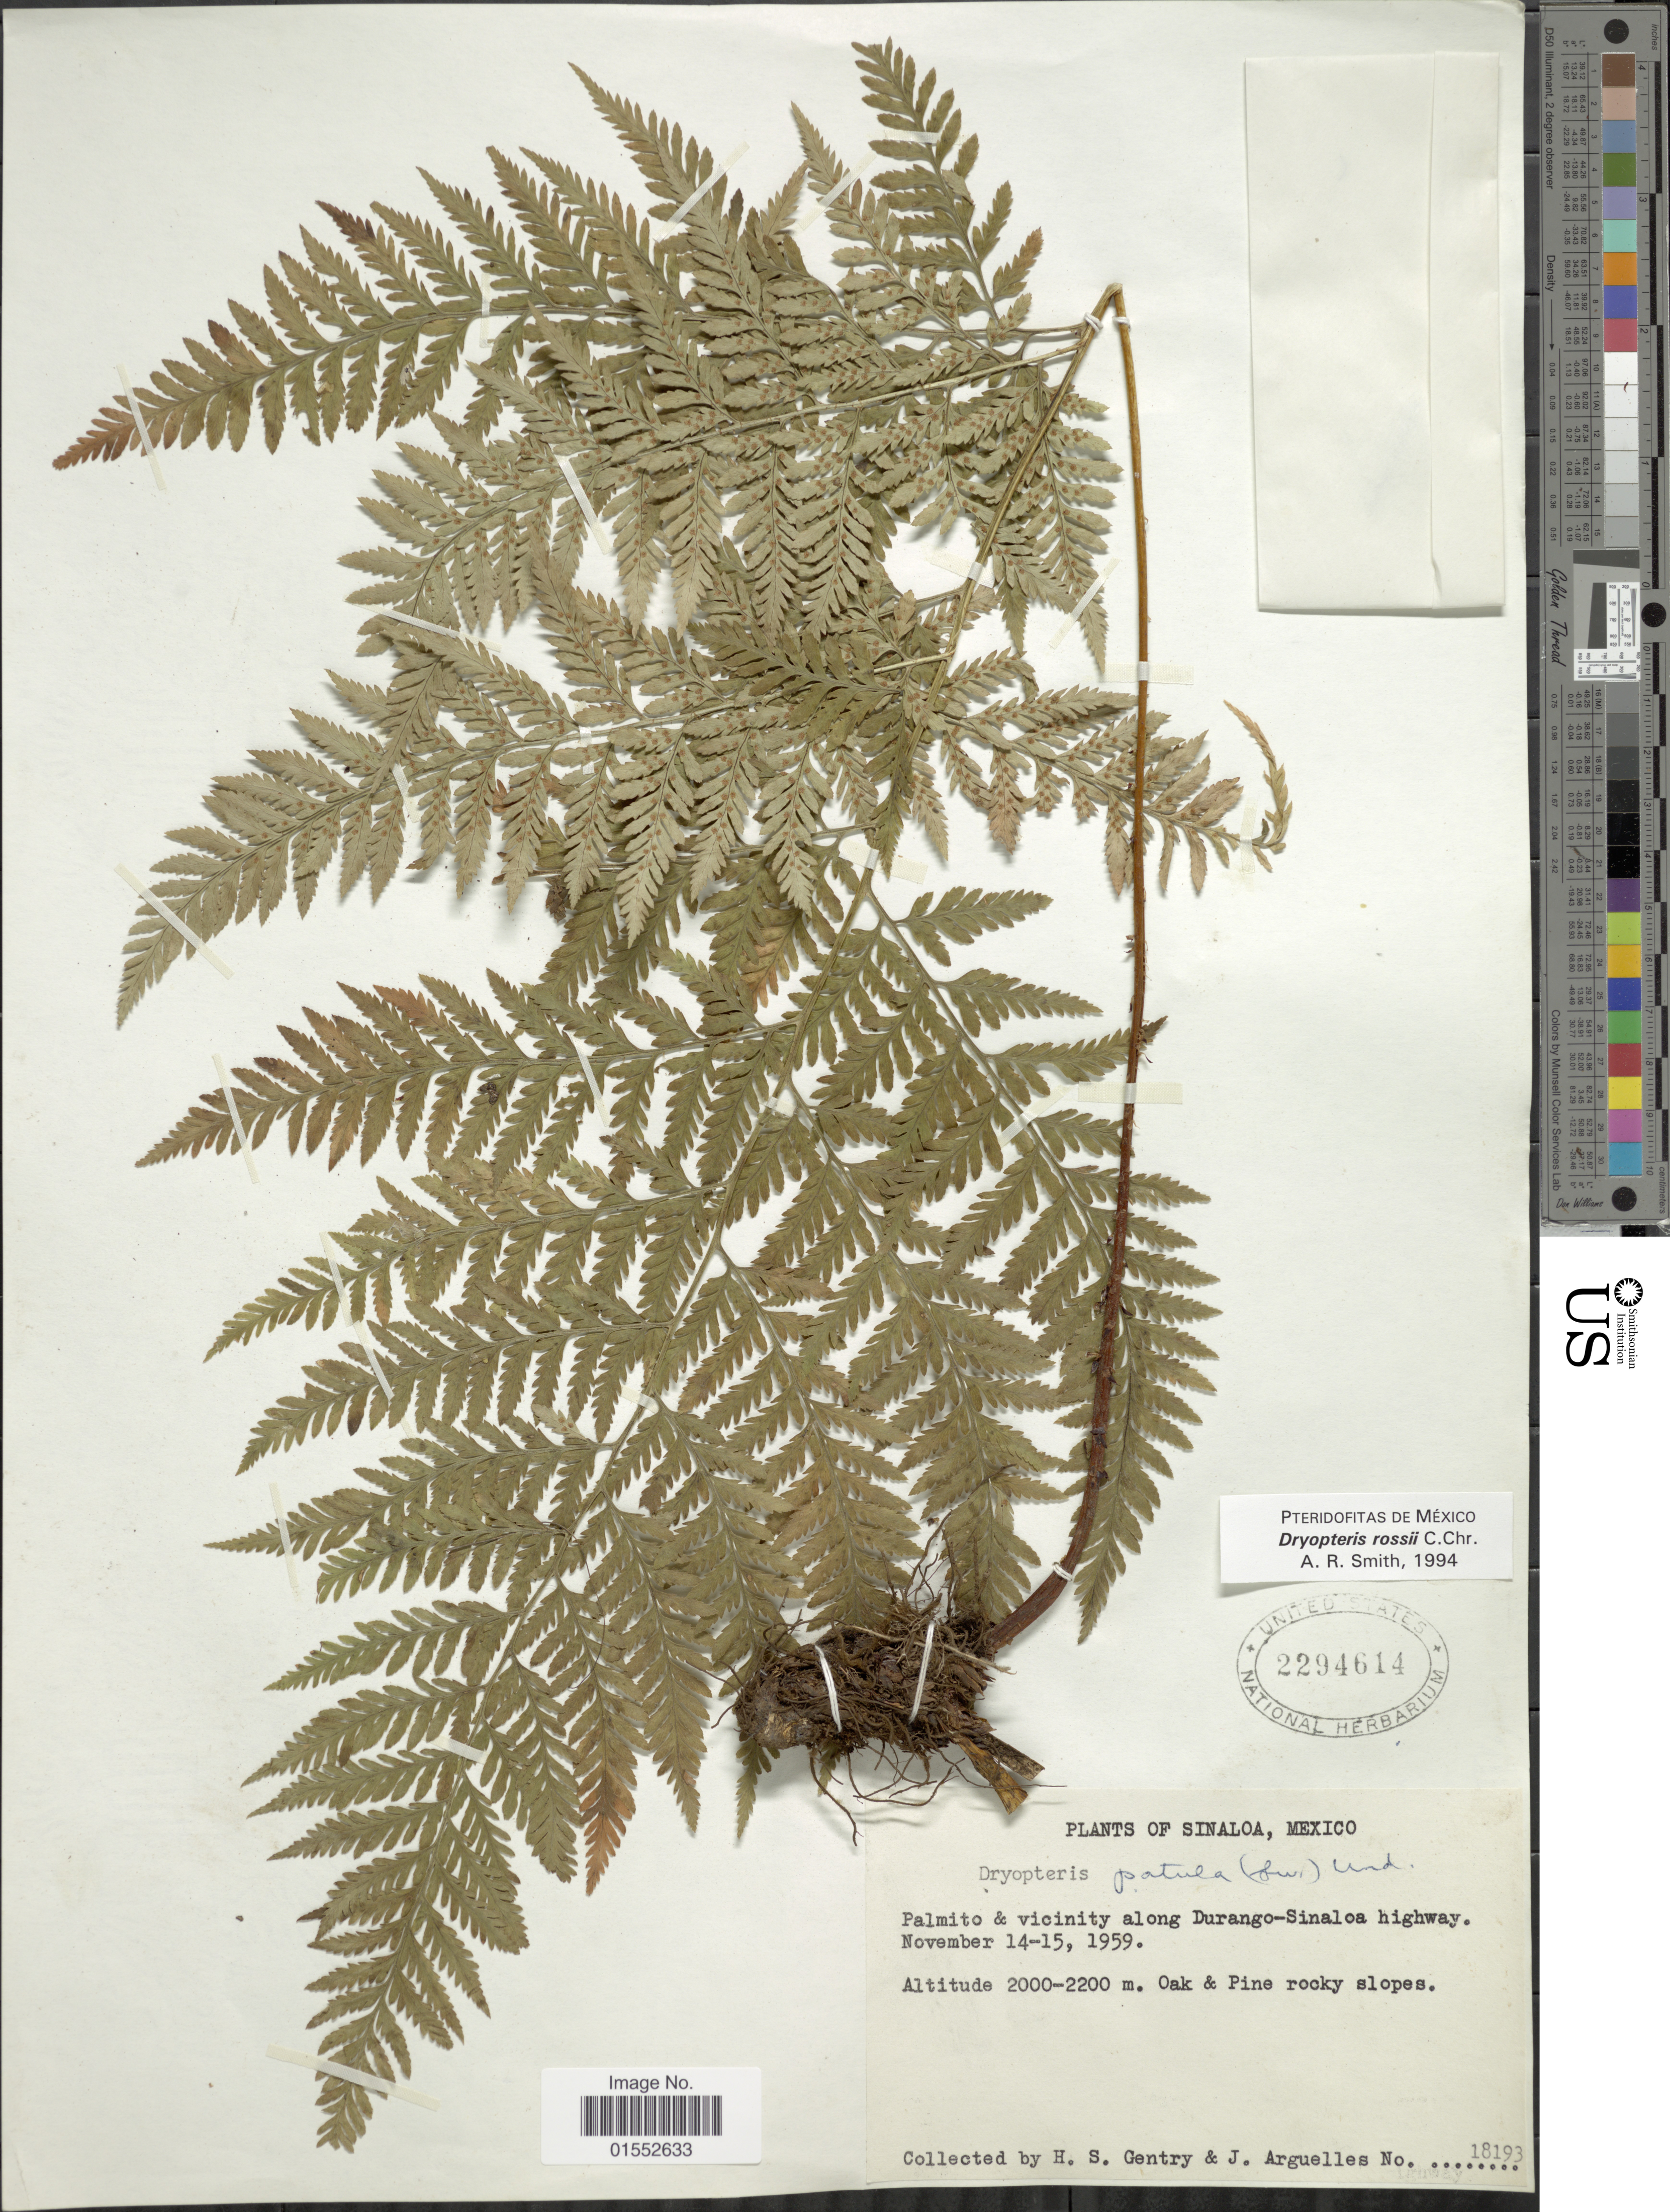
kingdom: Plantae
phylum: Tracheophyta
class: Polypodiopsida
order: Polypodiales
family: Dryopteridaceae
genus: Dryopteris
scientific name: Dryopteris rossii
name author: C. Chr.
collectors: H. S. Gentry & J. Arguelles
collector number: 18193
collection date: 1959-11-14/1959-11-15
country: Mexico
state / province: Sinaloa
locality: Palmito & vicinity along Durango-Sinaloa highway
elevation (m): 2000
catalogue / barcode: US 2294614